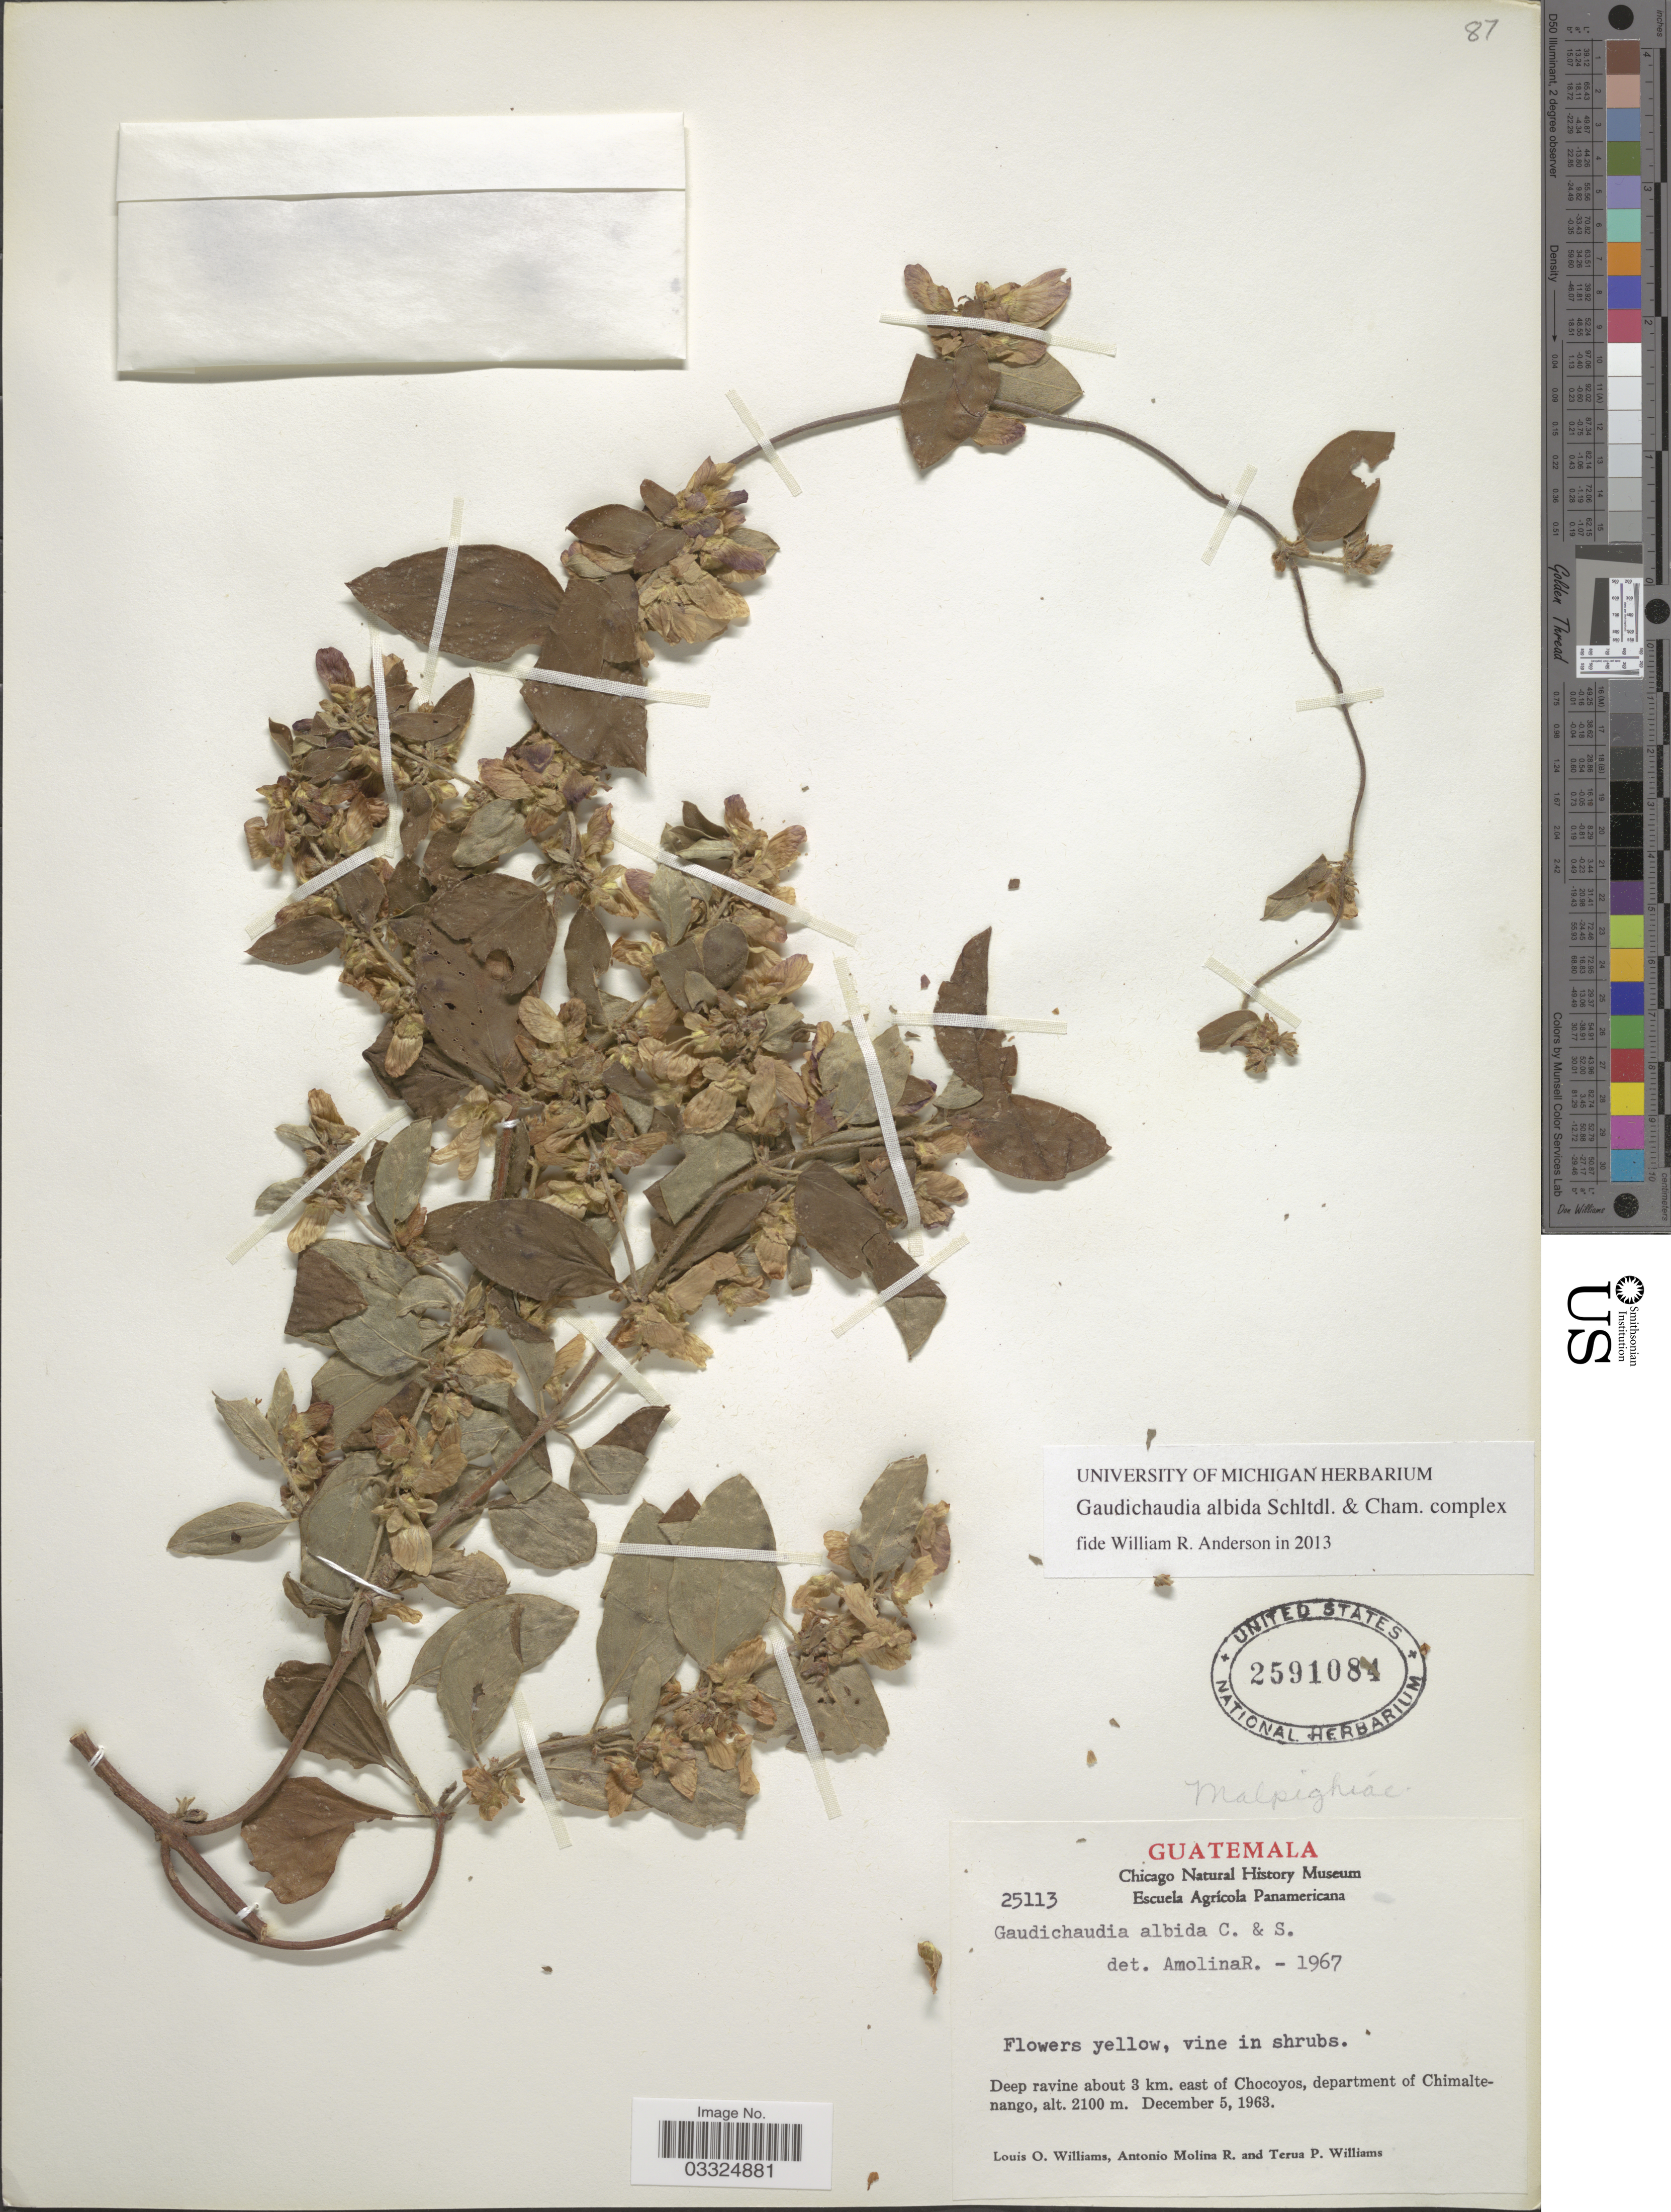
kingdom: Plantae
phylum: Tracheophyta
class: Magnoliopsida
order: Malpighiales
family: Malpighiaceae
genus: Gaudichaudia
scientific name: Gaudichaudia albida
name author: Schltdl. & Cham.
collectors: L. O. Williams, A. Molina R. & T. Williams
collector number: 25113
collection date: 1963-12-05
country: Guatemala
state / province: Chimaltenango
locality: Deep ravine about 3 km. east of Chocoyos, department of Chimaltenango.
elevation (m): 2100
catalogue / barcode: US 2591084